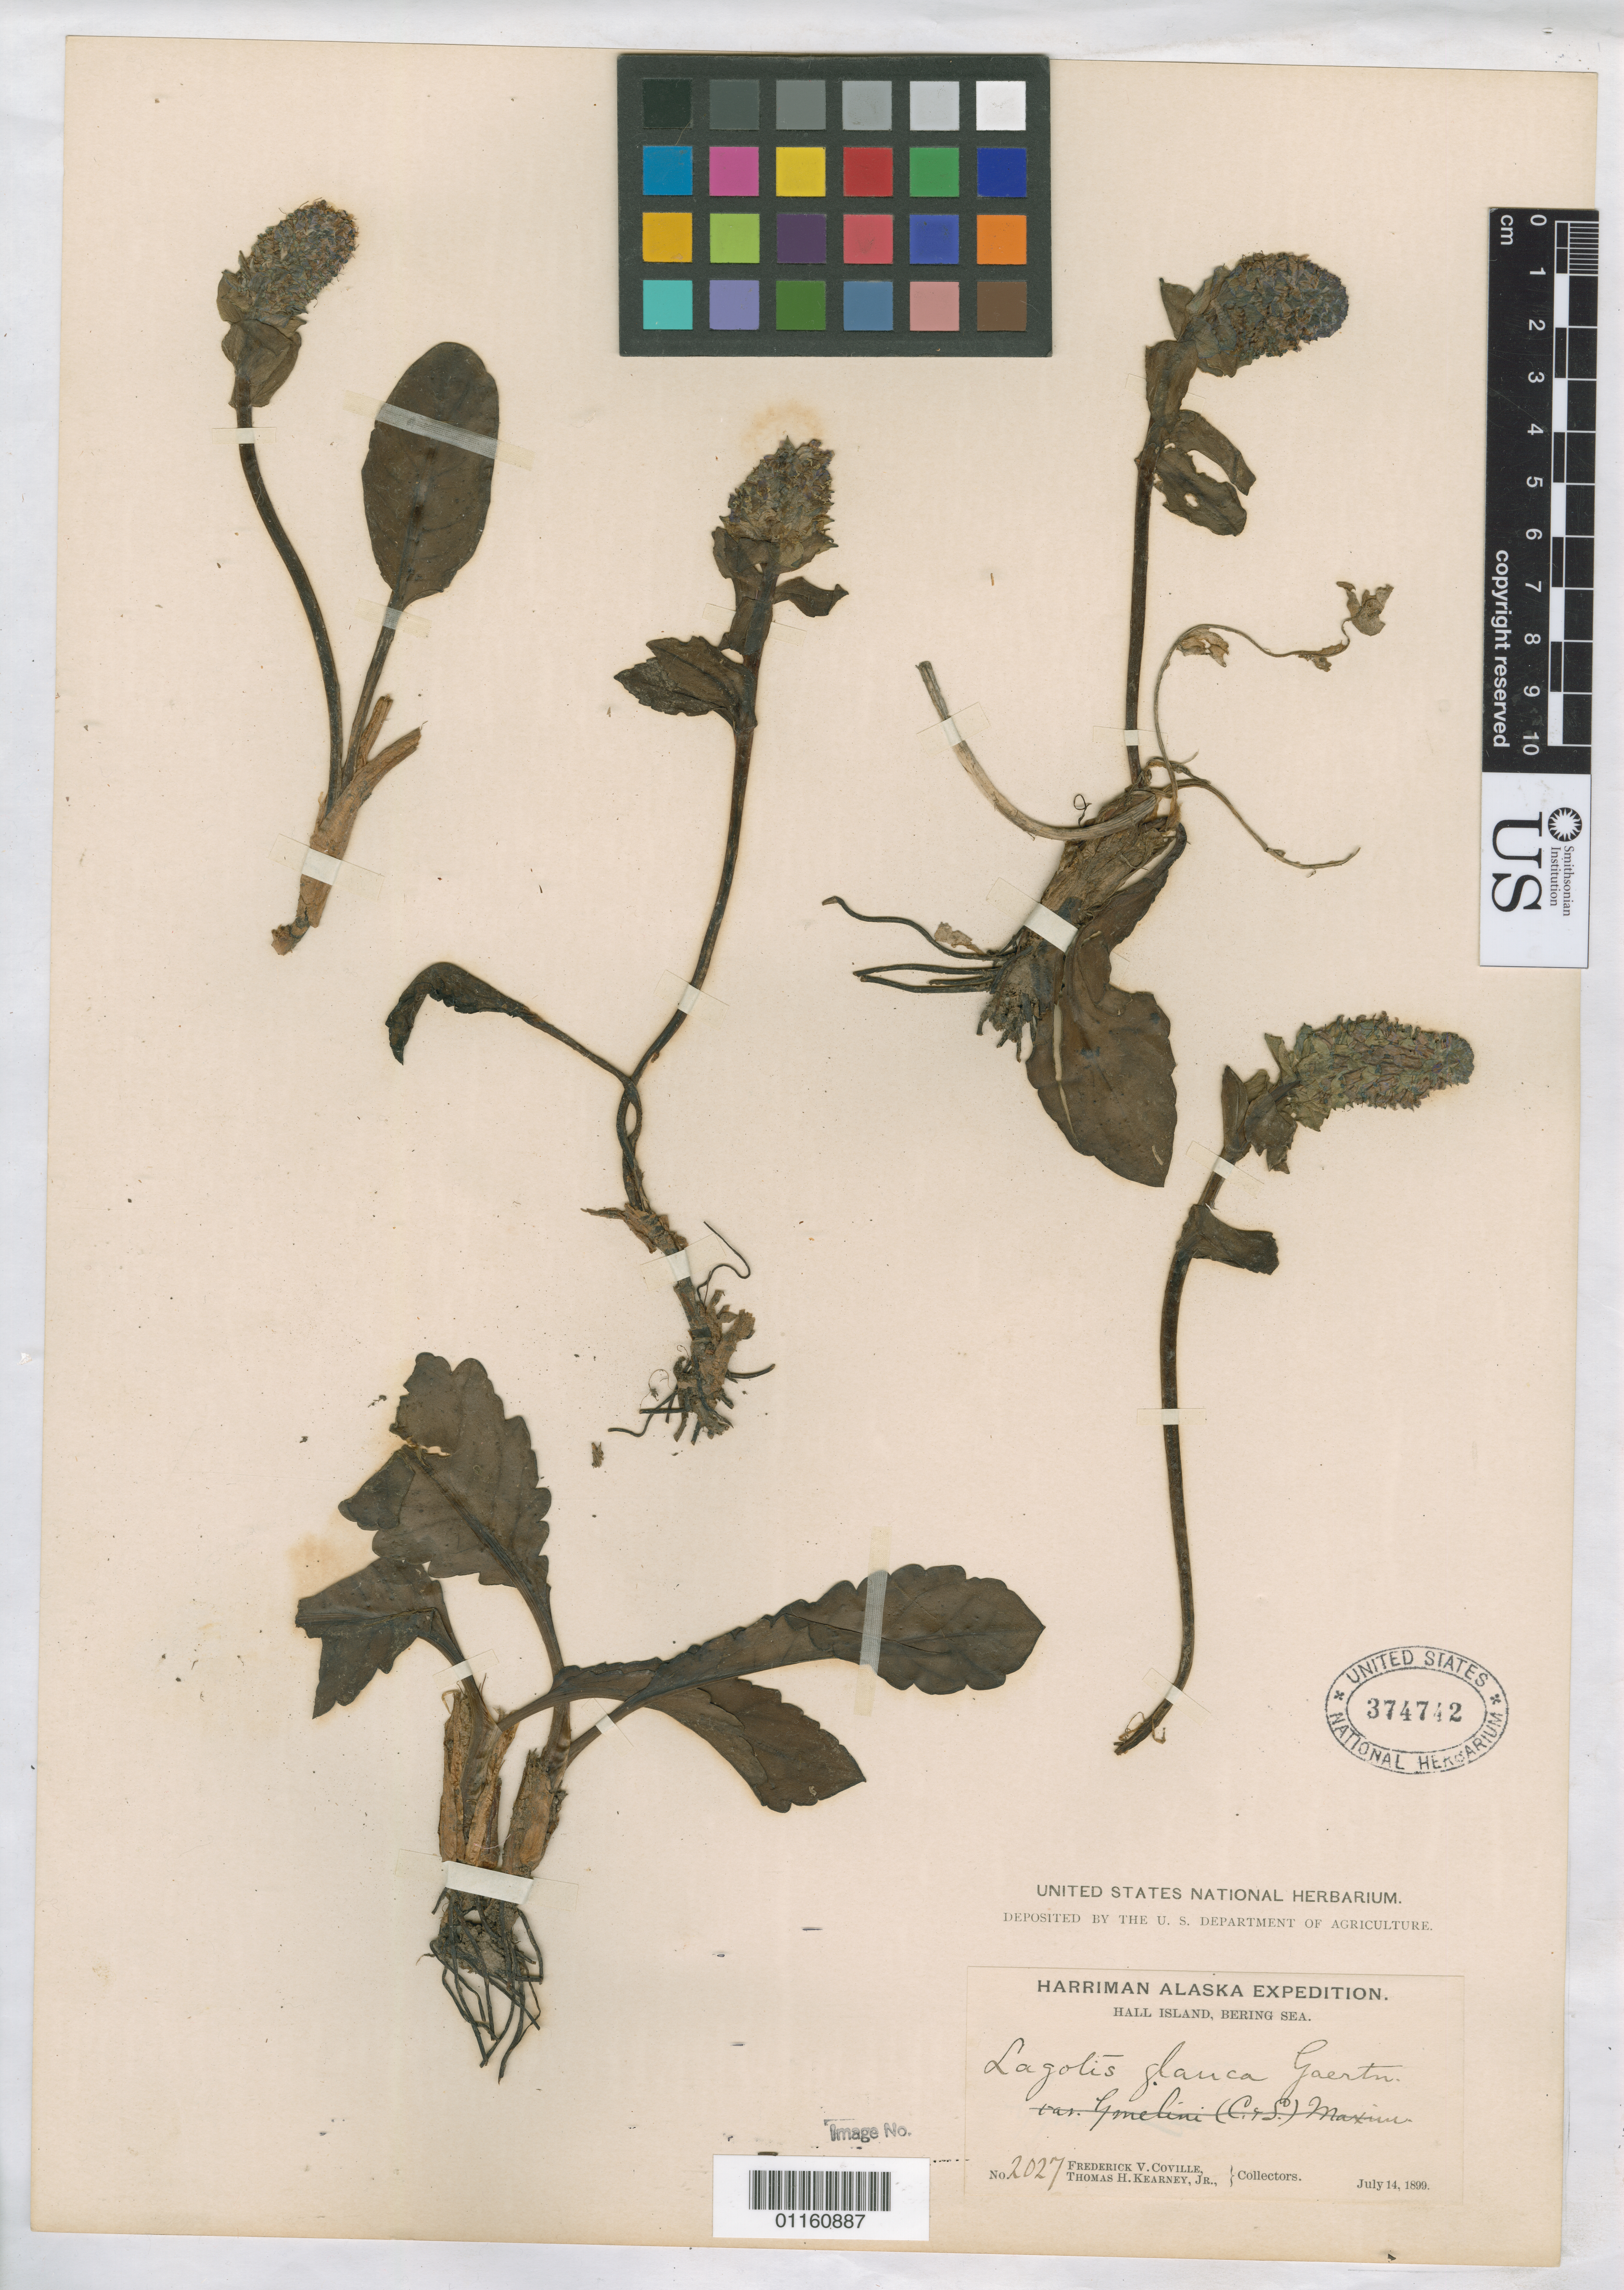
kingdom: Plantae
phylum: Tracheophyta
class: Magnoliopsida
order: Lamiales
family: Plantaginaceae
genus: Lagotis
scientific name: Lagotis glauca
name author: Gaertn.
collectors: F. V. Coville & T. H. Kearney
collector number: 2027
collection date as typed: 14 Jul 1899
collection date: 1899-07-14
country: United States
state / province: Alaska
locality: Hall Island, Bering Sea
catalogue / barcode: US 374742